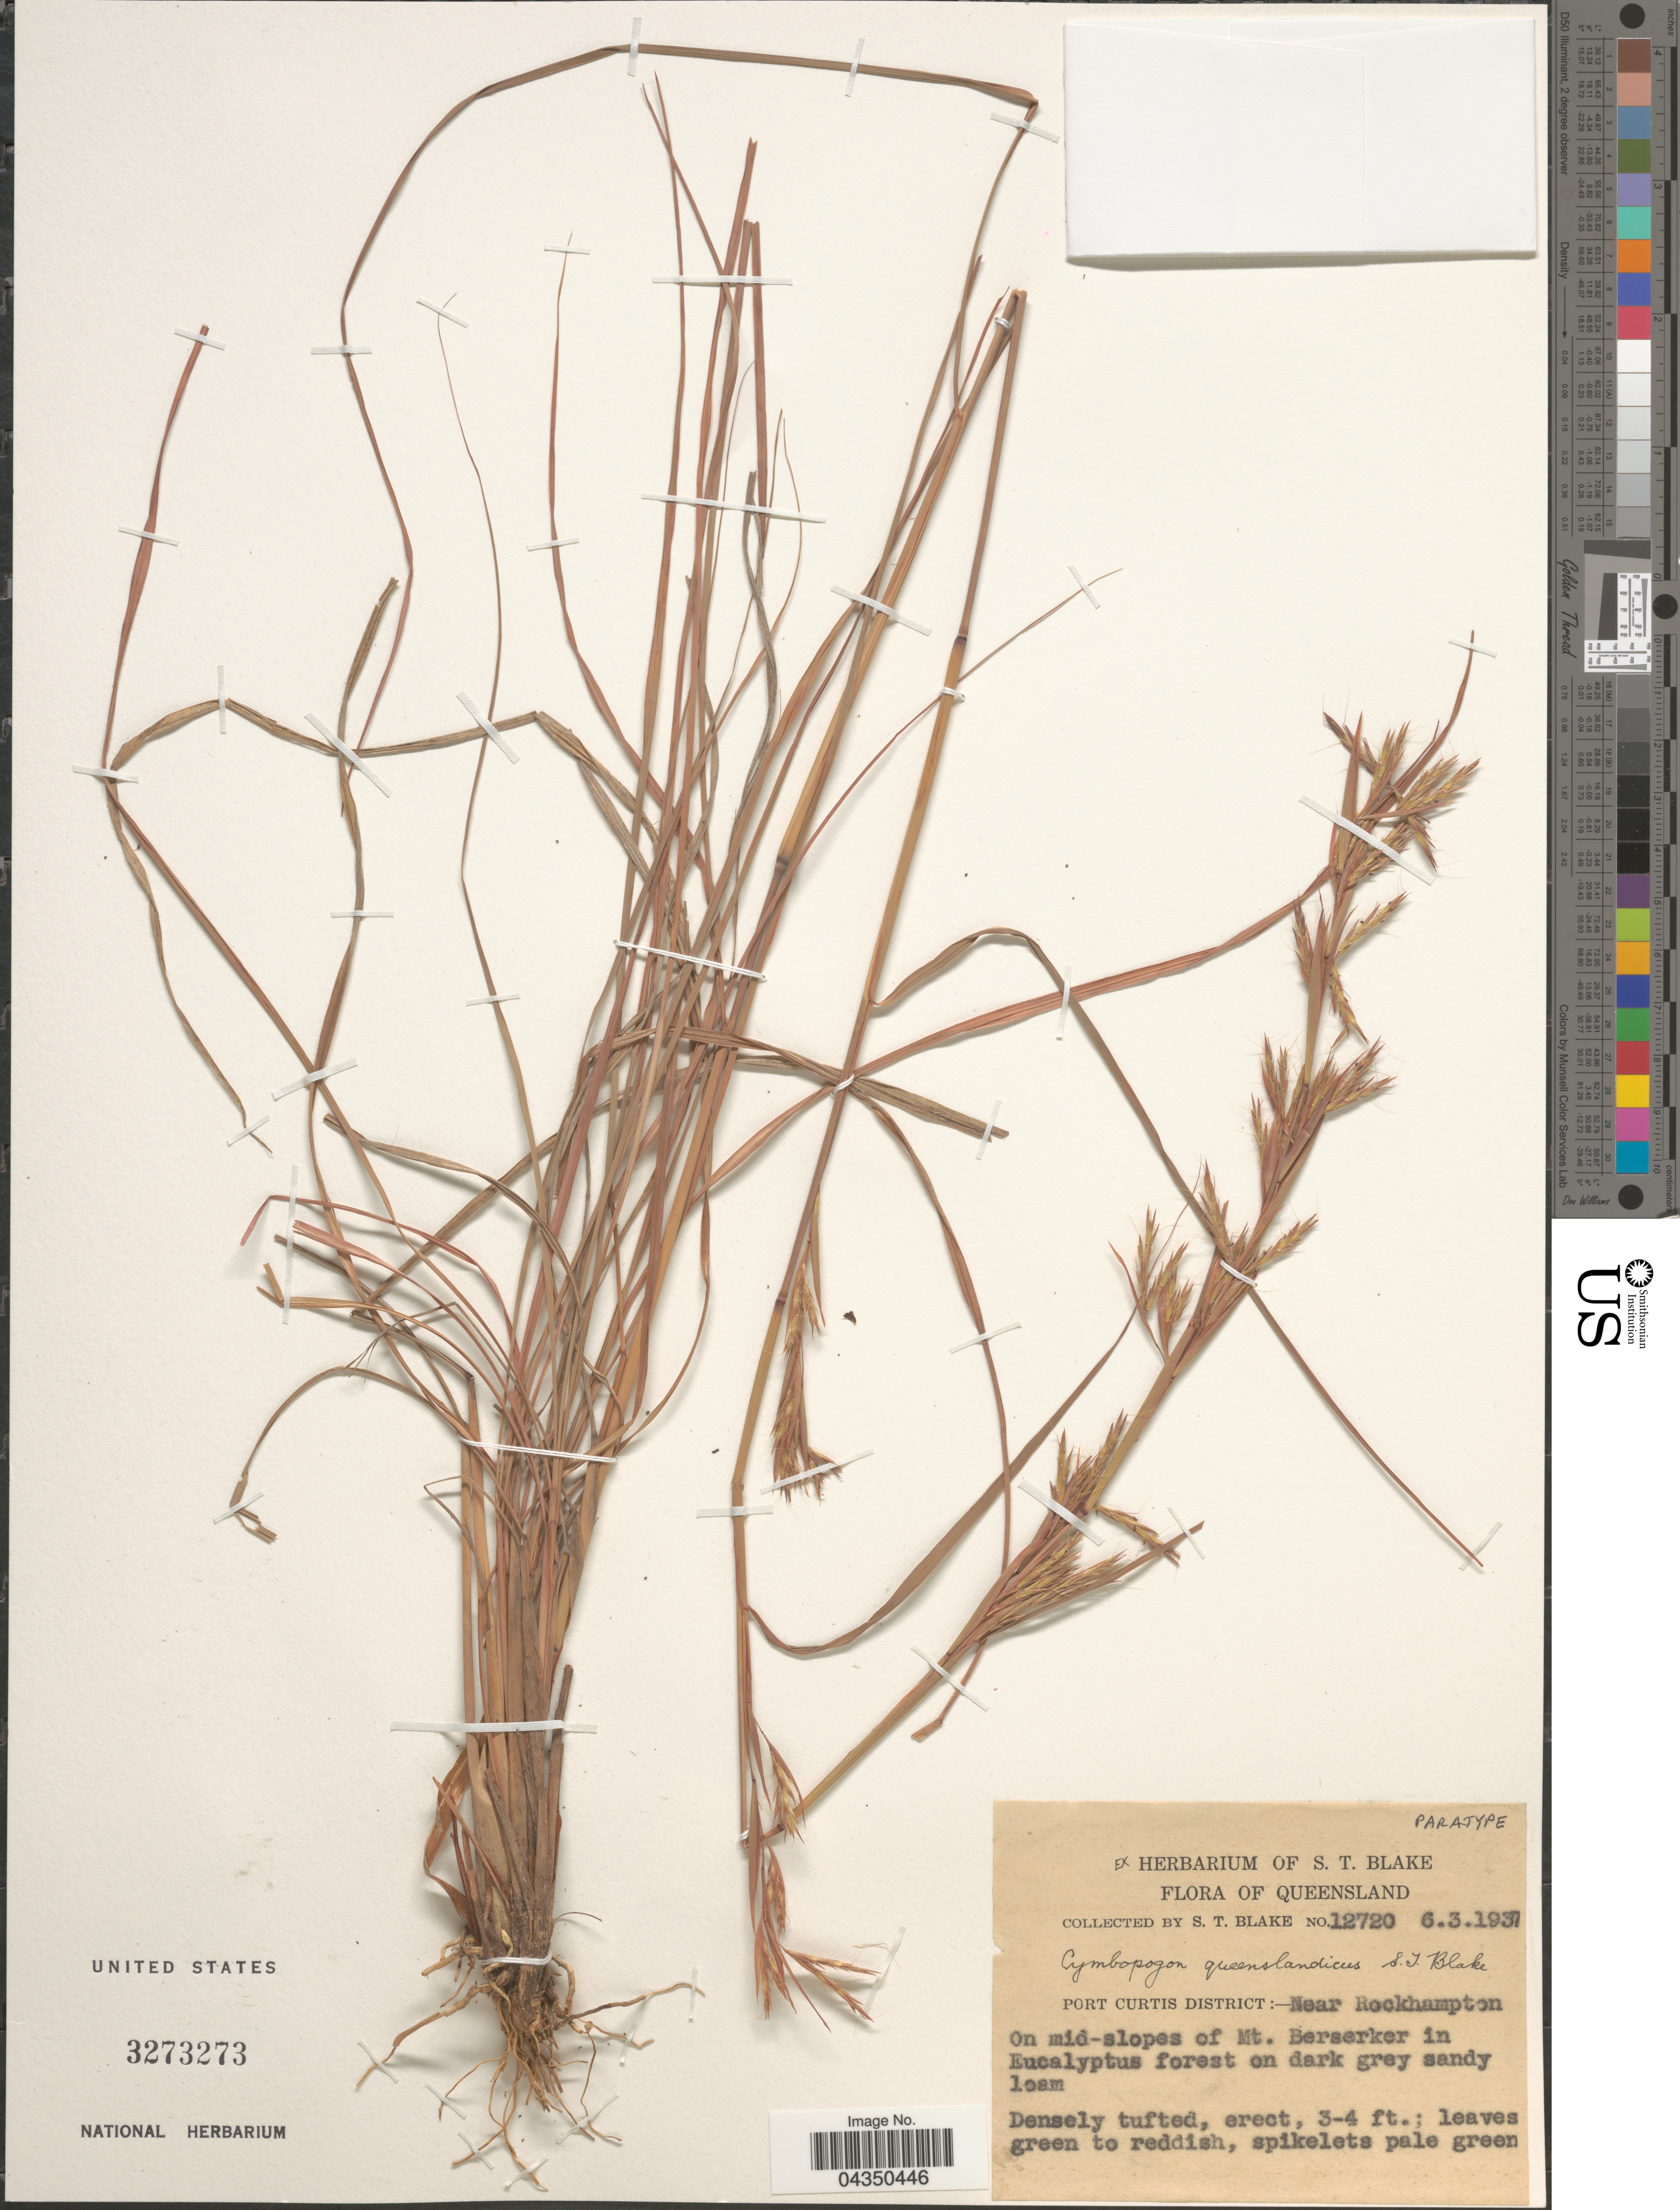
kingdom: Plantae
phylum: Tracheophyta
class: Liliopsida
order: Poales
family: Poaceae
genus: Cymbopogon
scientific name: Cymbopogon queenslandicus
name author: S.T. Blake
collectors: S. T. Blake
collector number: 12720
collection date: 1937-03-06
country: Australia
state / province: Queensland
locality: Port Curtis District:- Near Rockhampton. On mid-slopes of Mt. Berserker.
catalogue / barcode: US 3273273